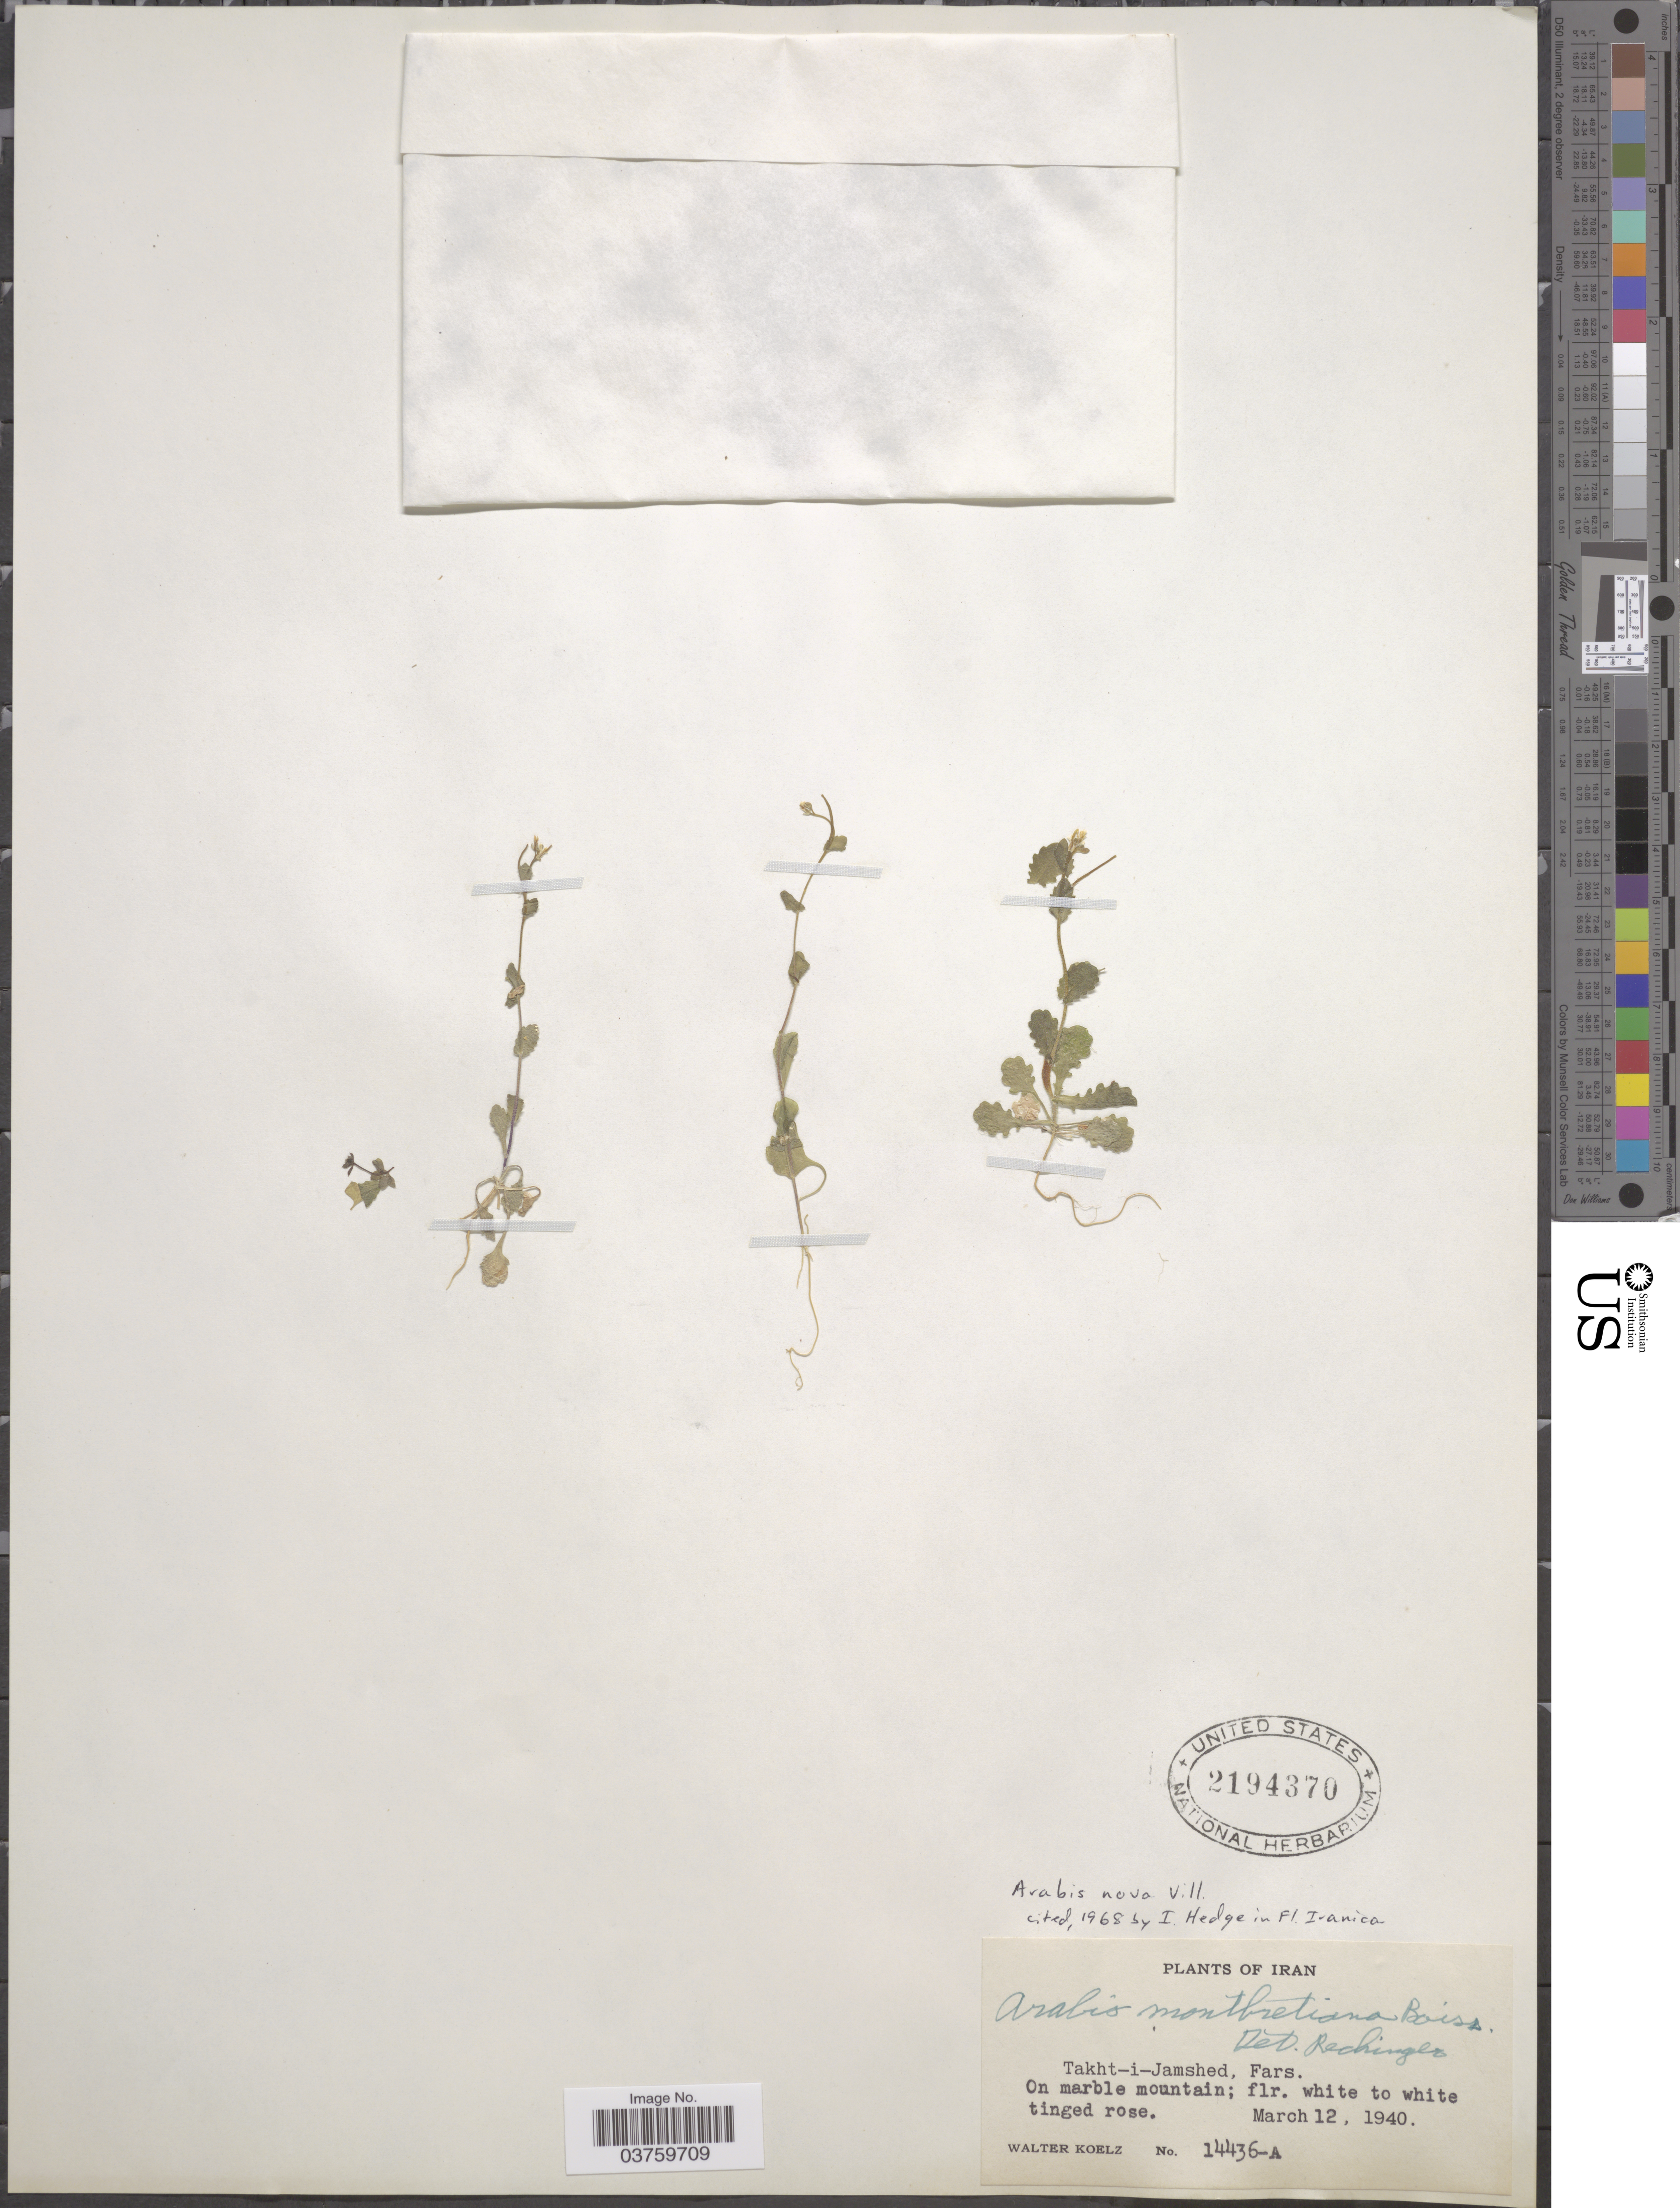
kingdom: Plantae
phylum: Tracheophyta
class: Magnoliopsida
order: Brassicales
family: Brassicaceae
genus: Arabis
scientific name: Arabis nova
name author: Vill.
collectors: W. N. Koelz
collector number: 14436-A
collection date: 1940-03-12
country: Iran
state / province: Fars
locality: Takht-i-Jamshed, Fars.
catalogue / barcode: US 2194370